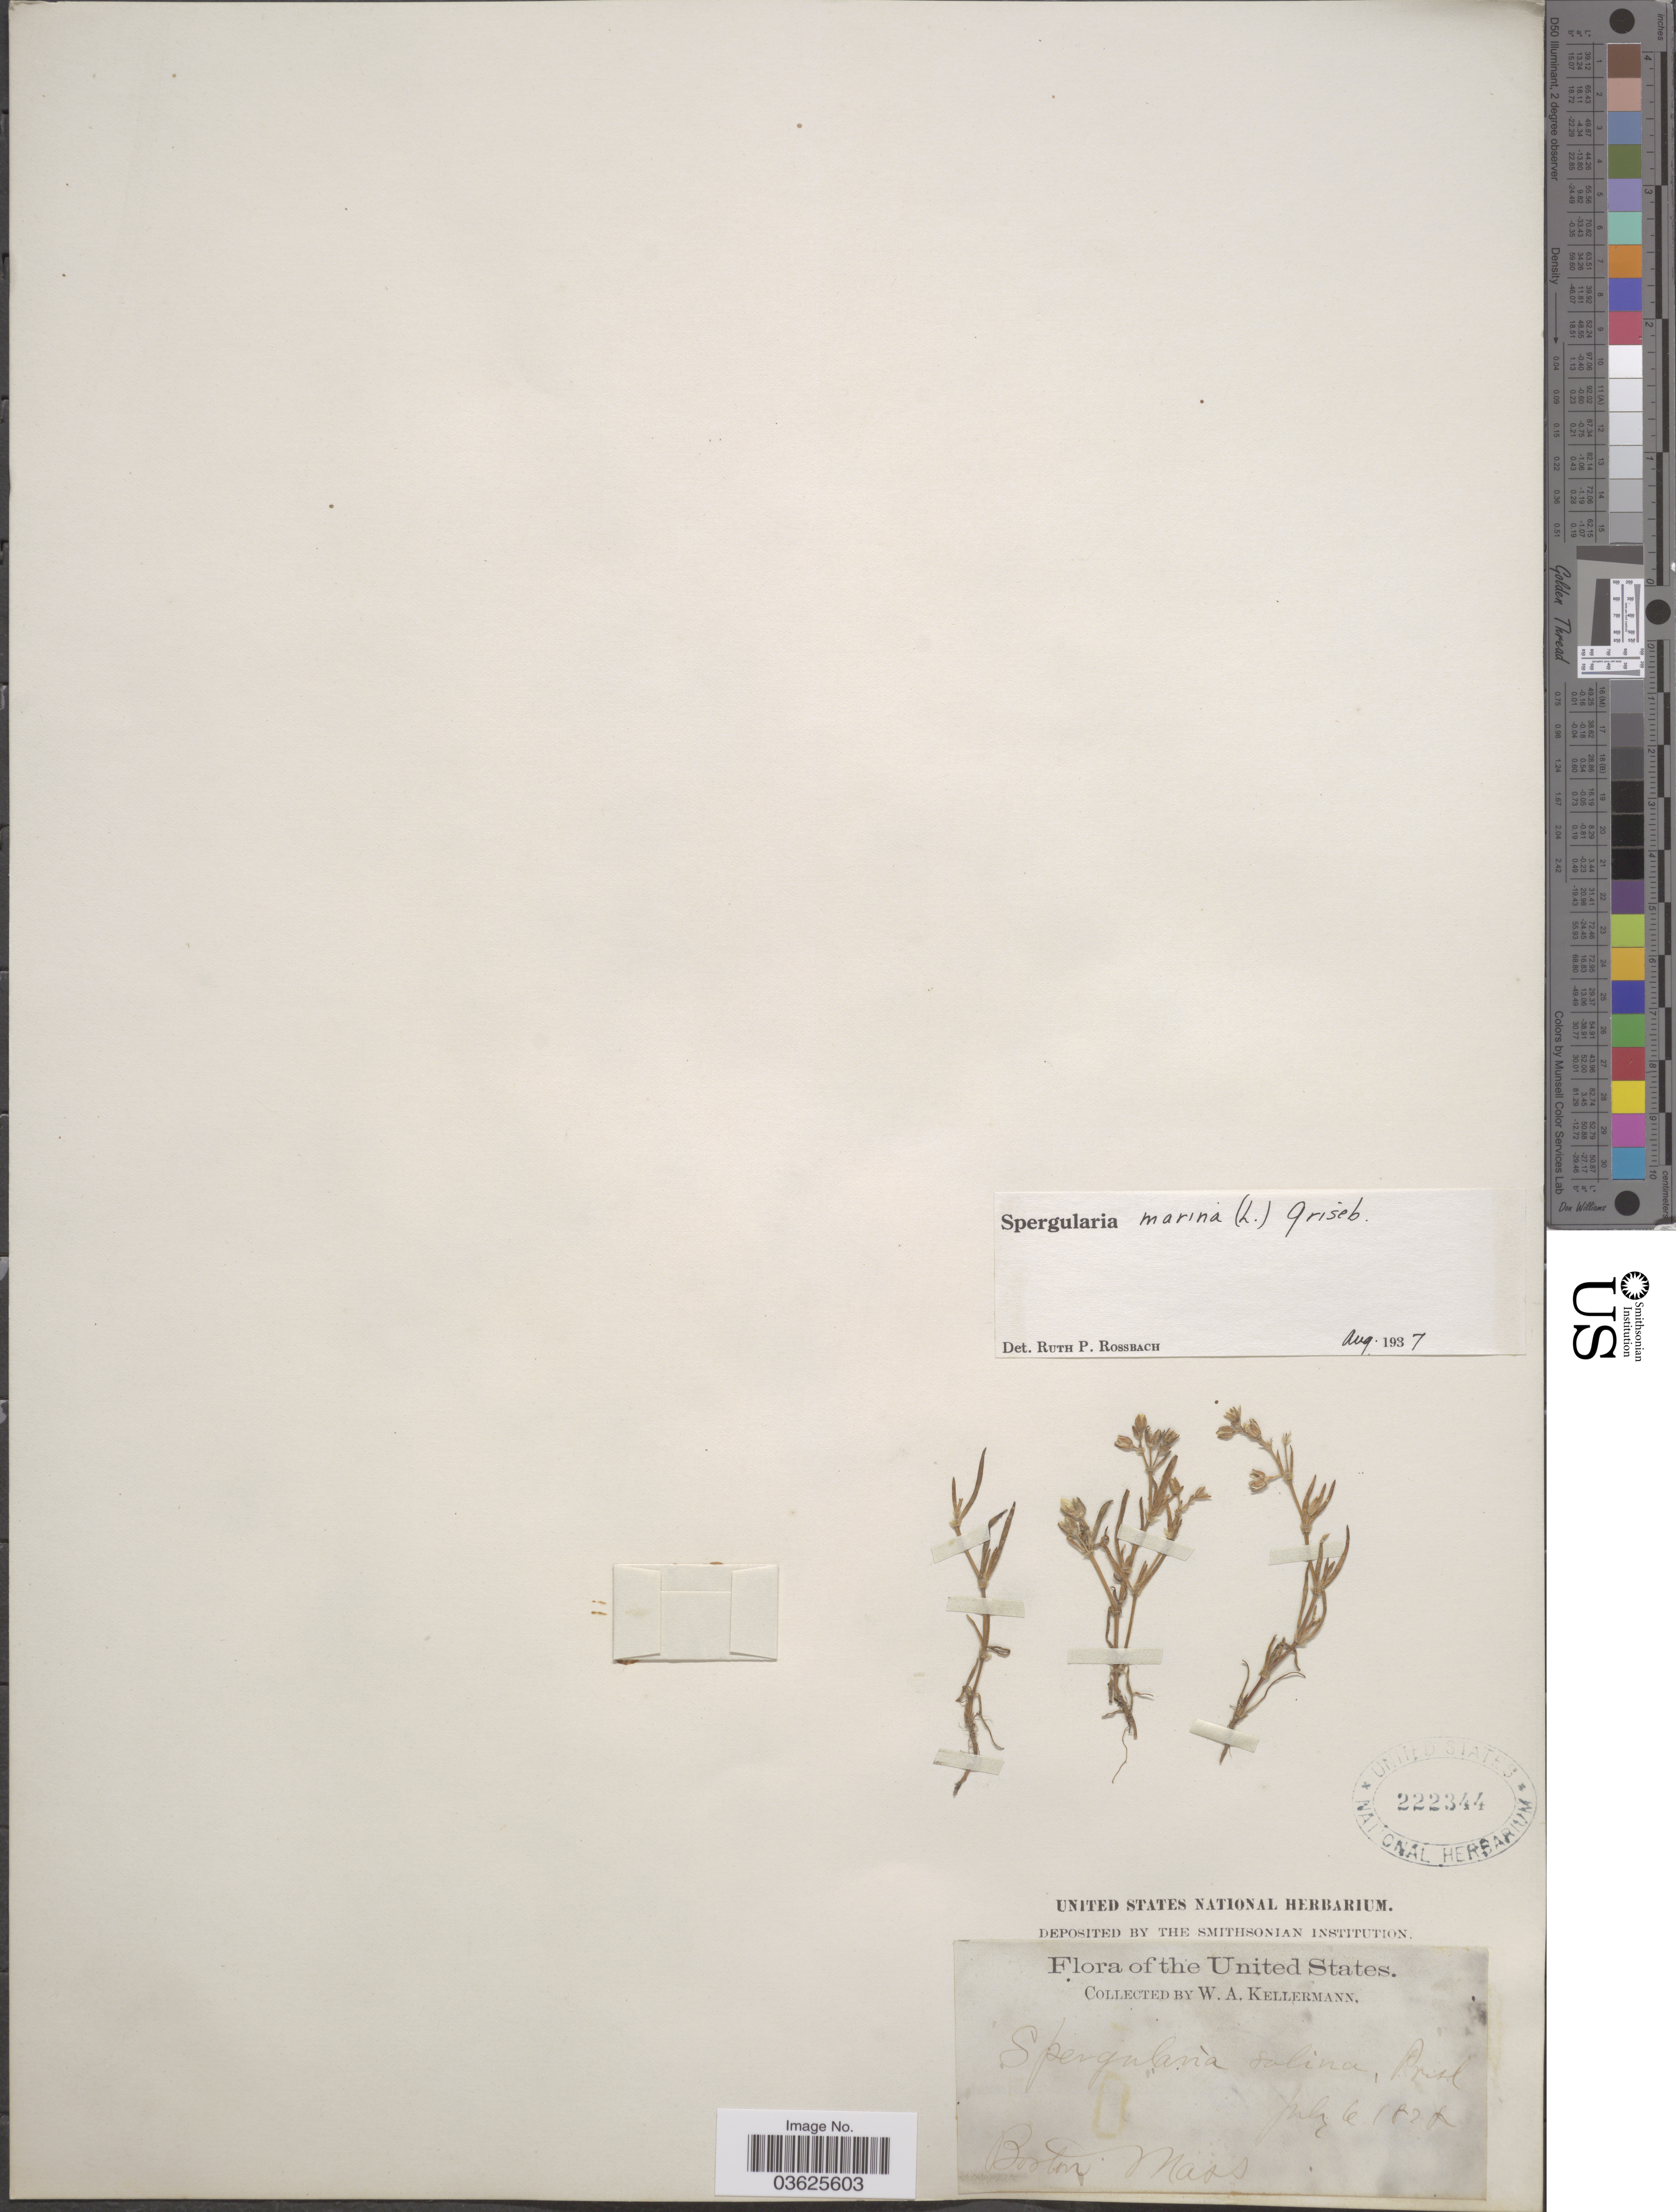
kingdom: Plantae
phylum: Tracheophyta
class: Magnoliopsida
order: Caryophyllales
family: Caryophyllaceae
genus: Spergularia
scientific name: Spergularia marina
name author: (L.) Griseb.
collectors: W. A. Kellermann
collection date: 1827-07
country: United States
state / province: Massachusetts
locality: Boston.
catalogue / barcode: US 222344